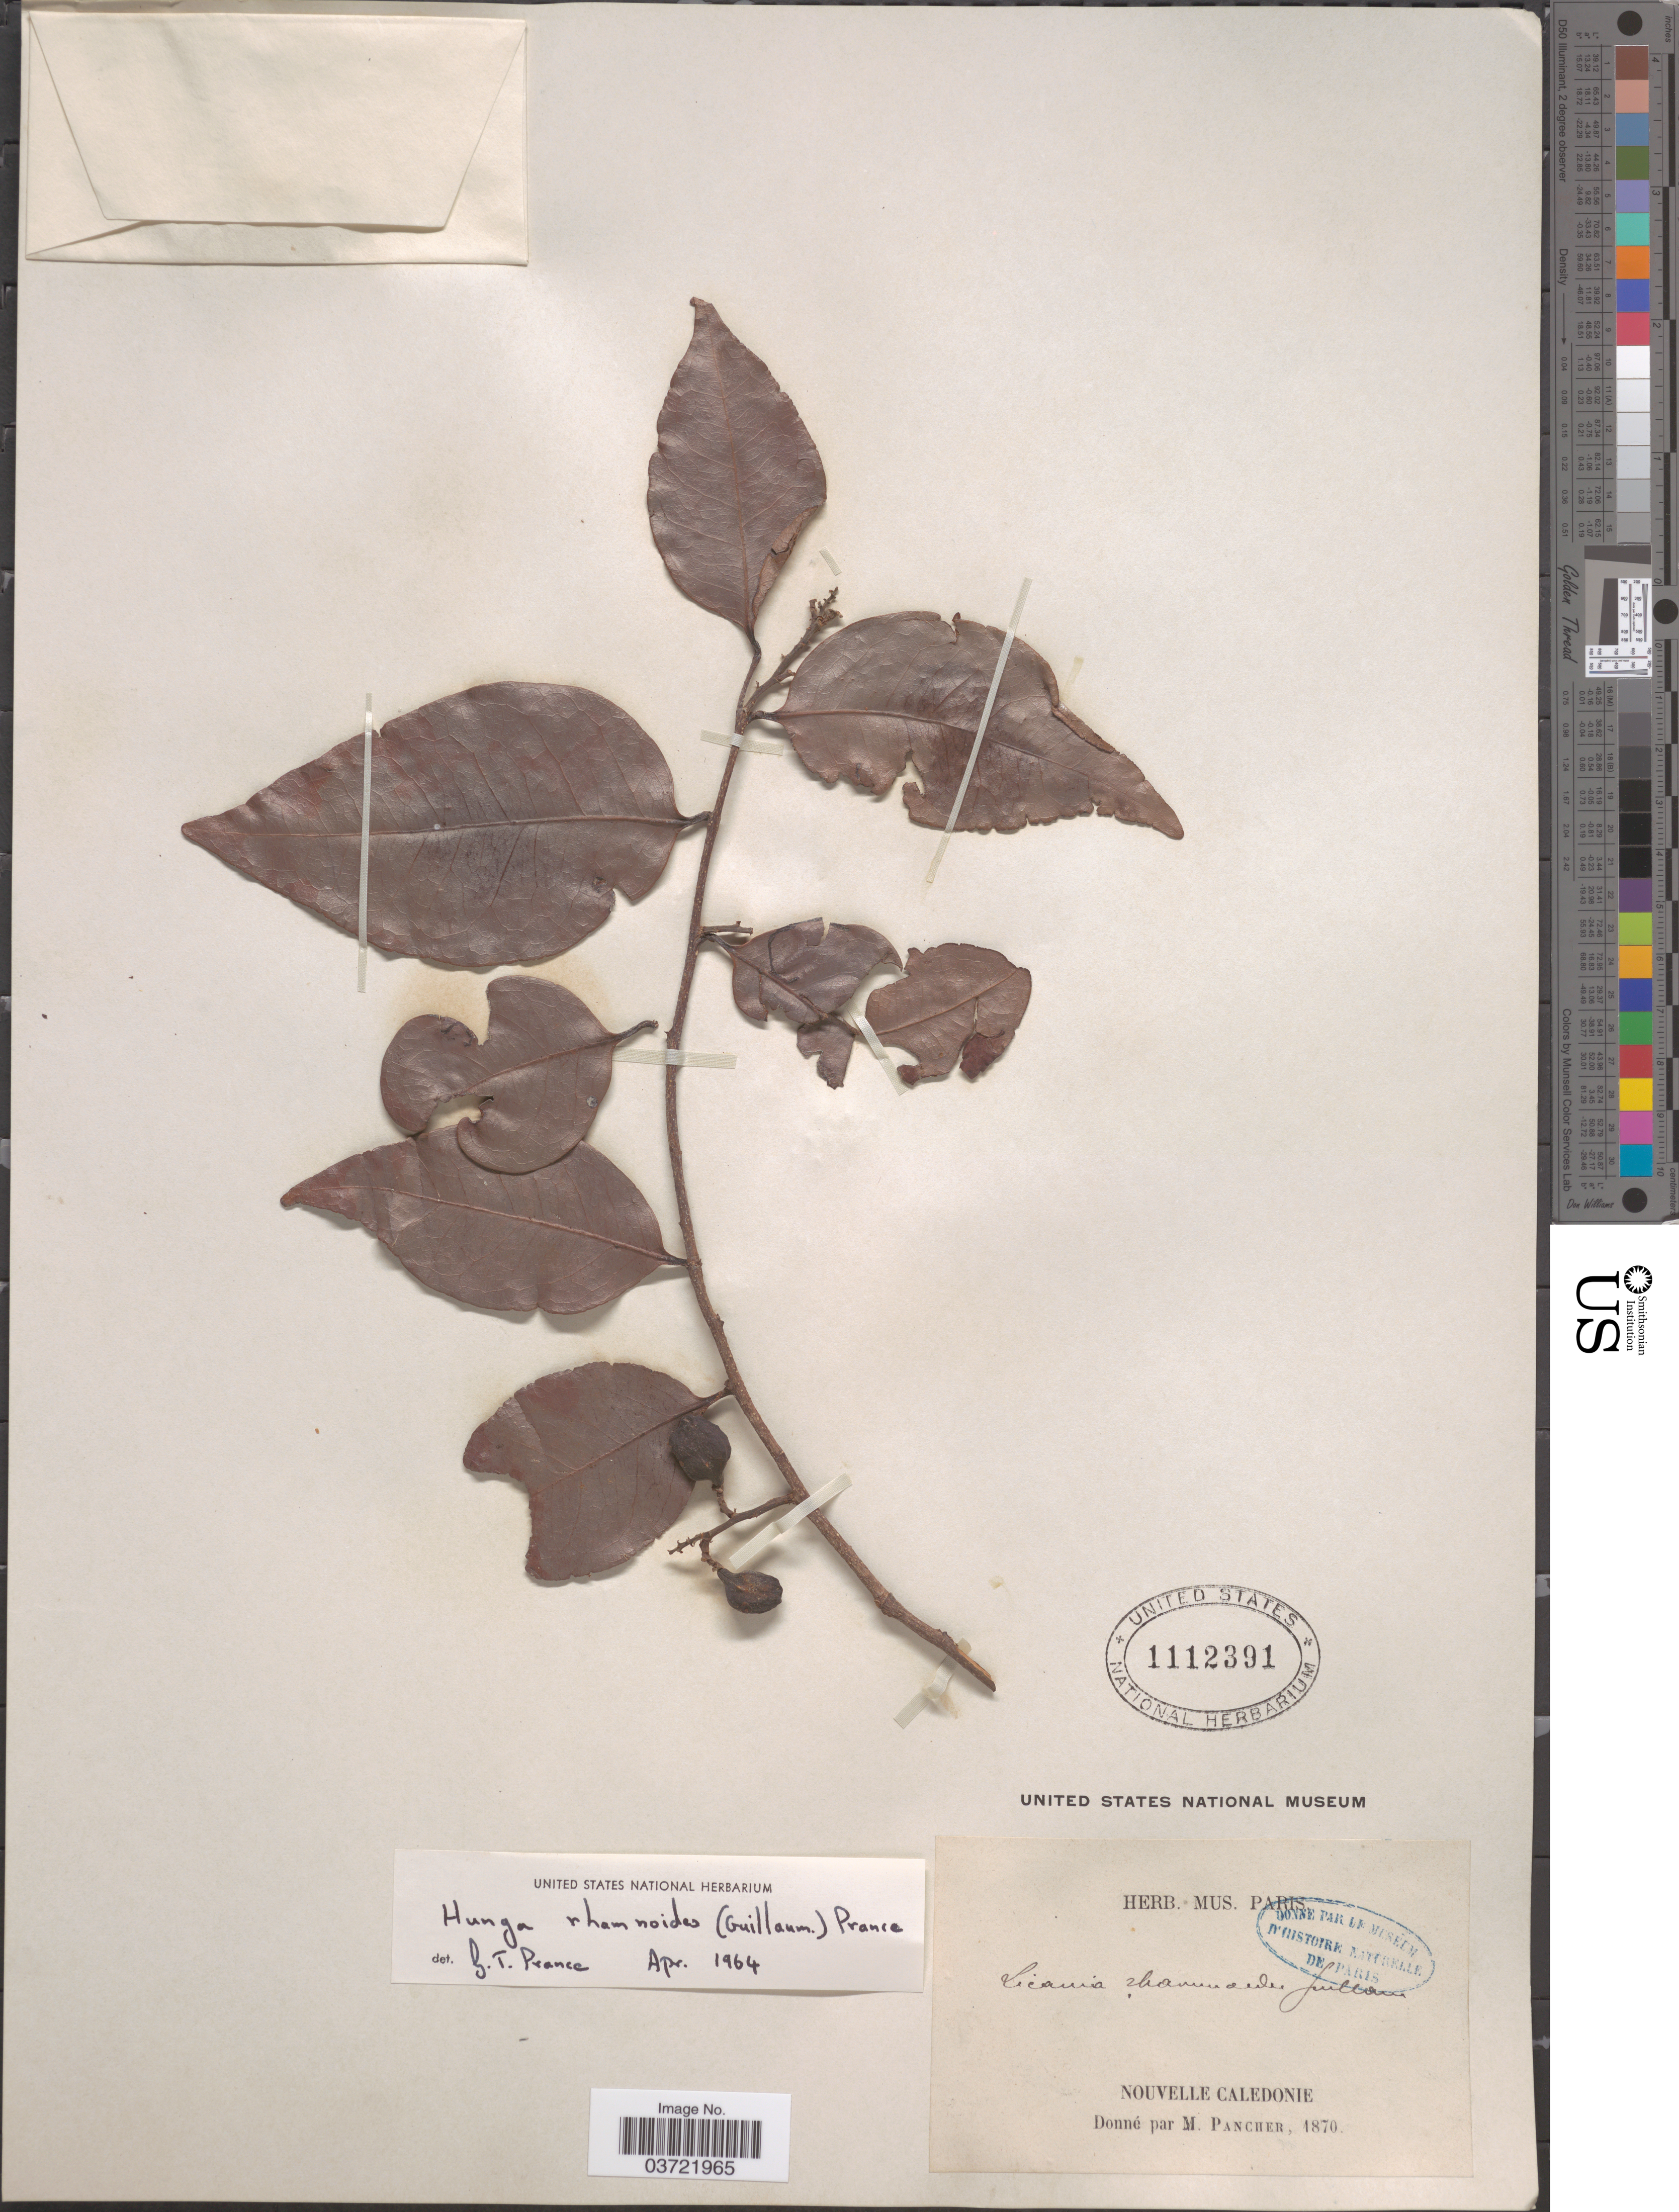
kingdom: Plantae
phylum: Tracheophyta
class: Magnoliopsida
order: Malpighiales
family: Chrysobalanaceae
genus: Hunga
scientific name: Hunga rhamnoides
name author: (Guillaumin) Prance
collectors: M. Pancher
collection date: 1870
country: New Caledonia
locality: Nouvelle Caledonie.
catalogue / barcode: US 1112391